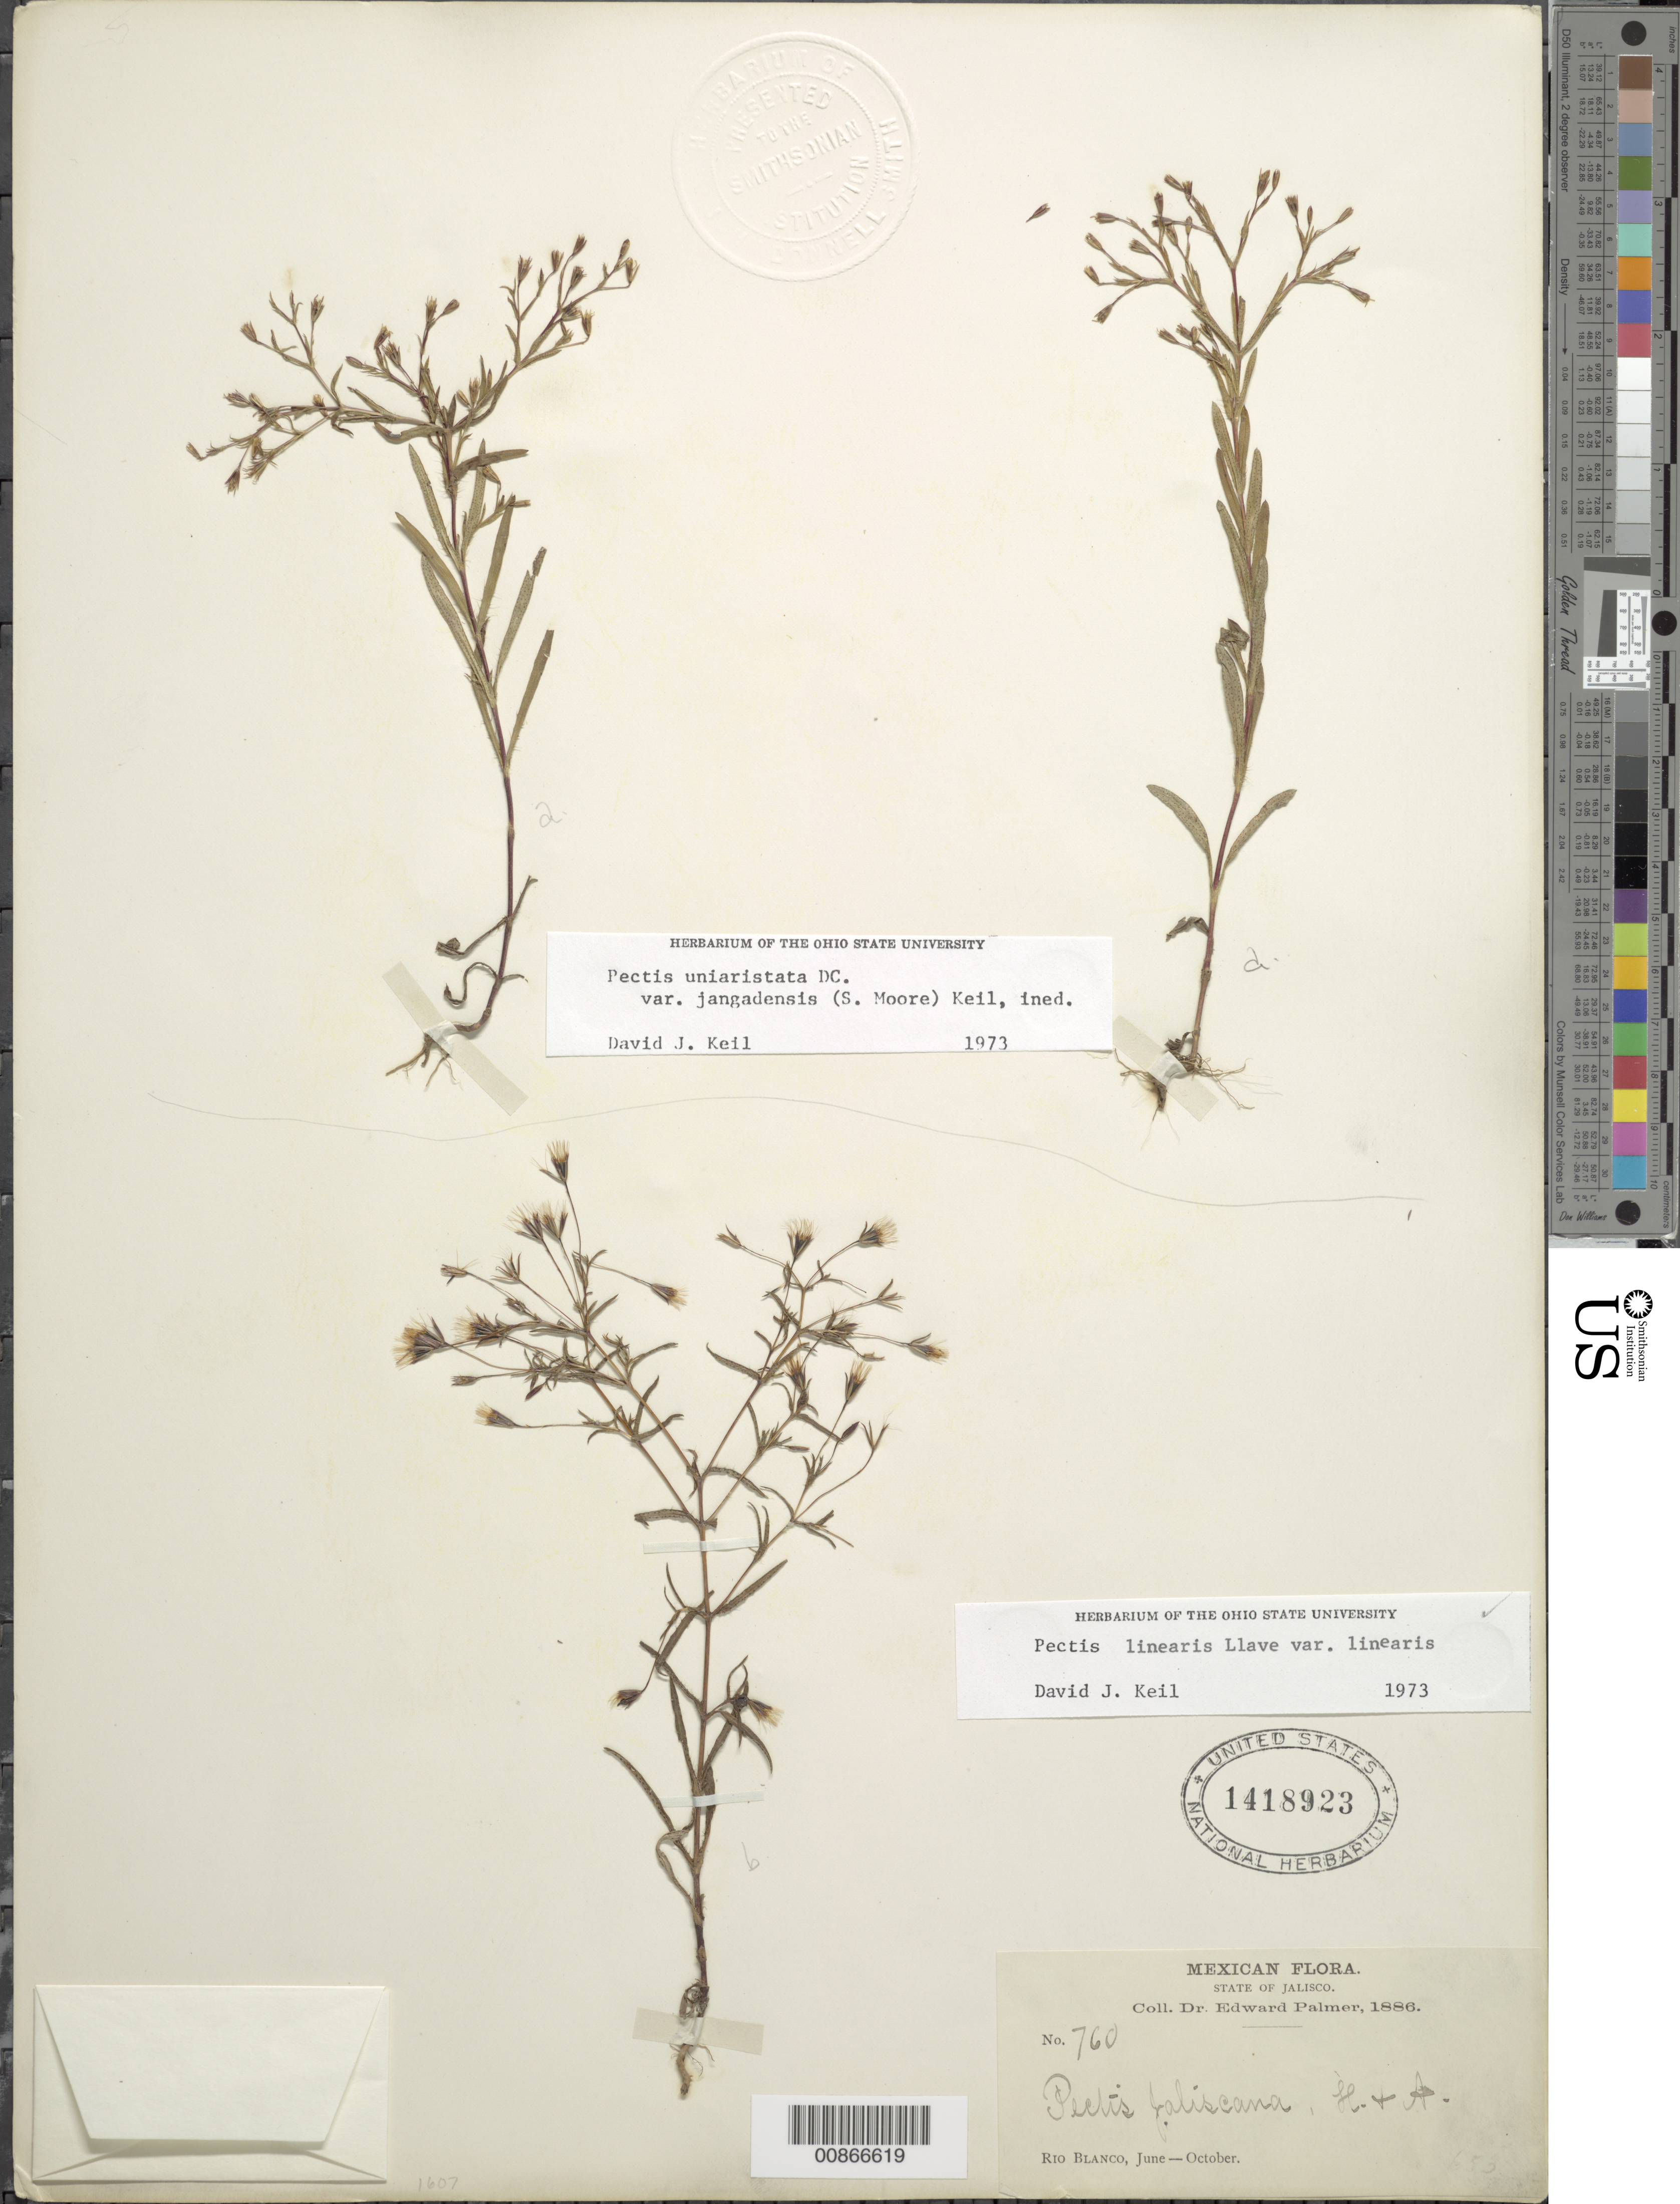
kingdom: Plantae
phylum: Tracheophyta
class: Magnoliopsida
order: Asterales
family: Asteraceae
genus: Pectis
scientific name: Pectis linearis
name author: La Llave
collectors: E. Palmer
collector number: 760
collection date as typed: Jun 1886 to -- Oct 1886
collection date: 1886-06/1886-10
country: Mexico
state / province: Jalisco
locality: Río Blanco, Jalisco.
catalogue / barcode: US 1418923